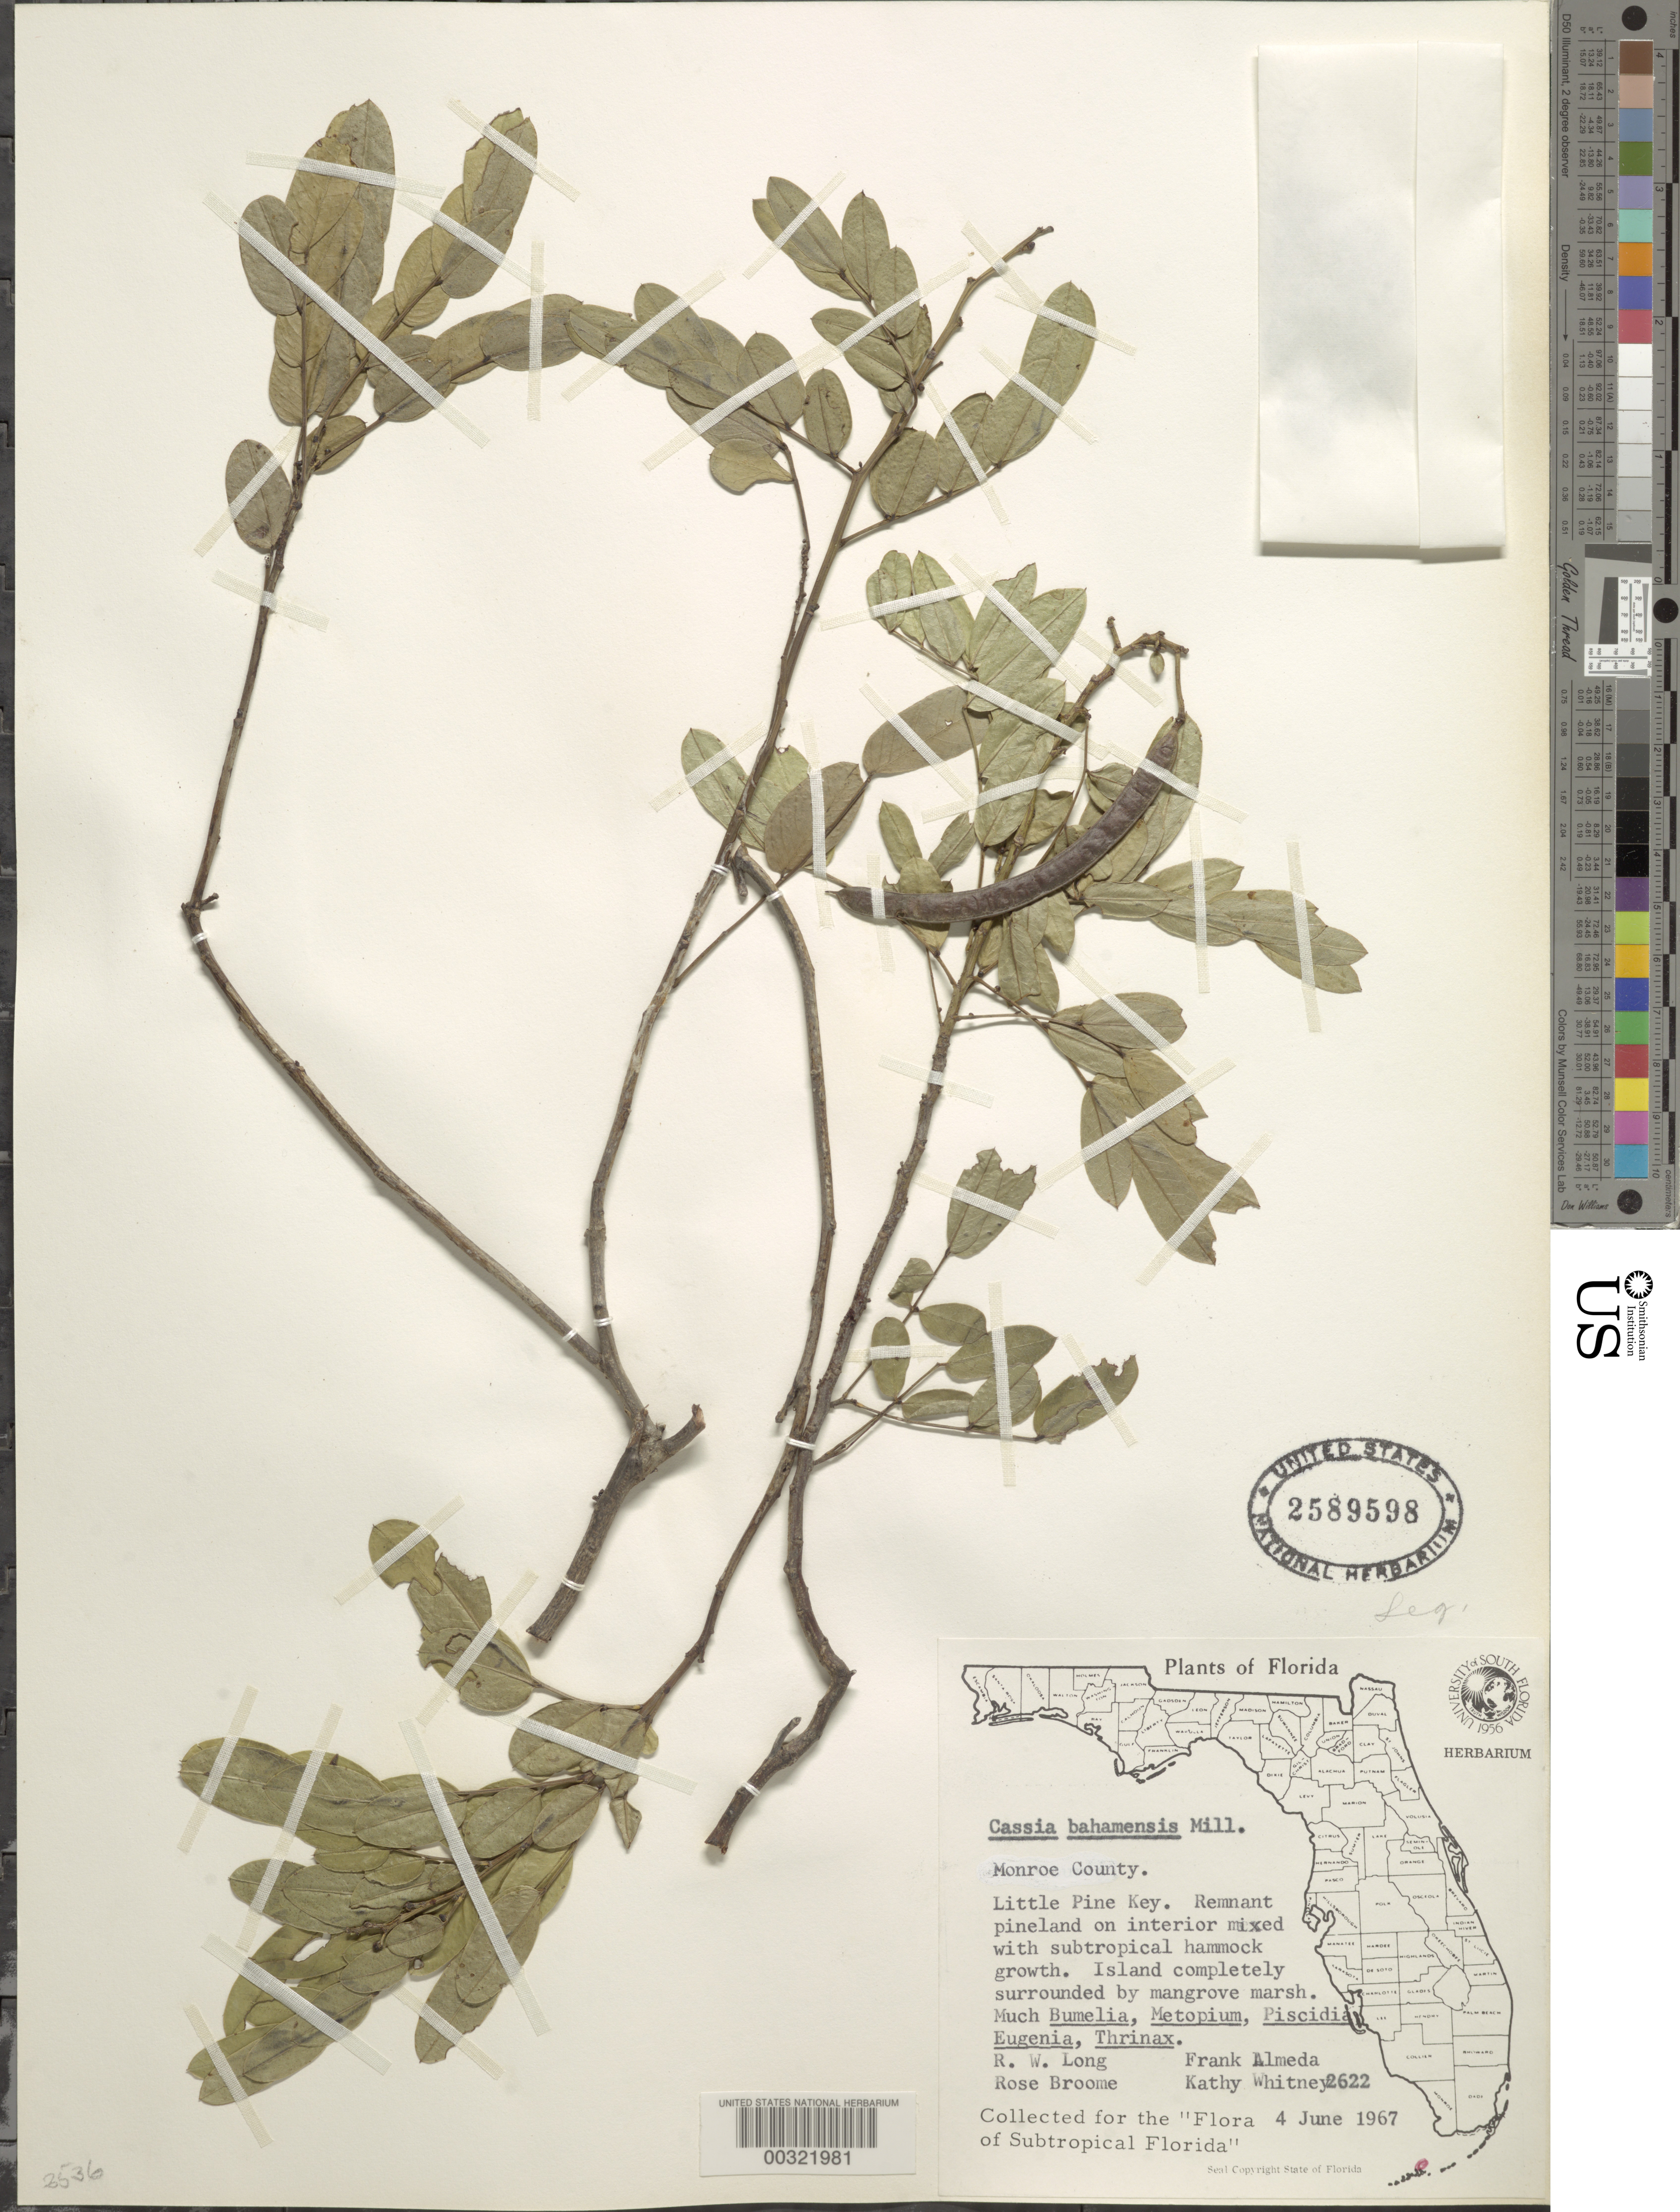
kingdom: Plantae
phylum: Tracheophyta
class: Magnoliopsida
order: Fabales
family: Fabaceae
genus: Senna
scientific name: Senna ligustrina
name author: (L.) H.S. Irwin & Barneby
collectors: R. W. Long, F. Almeda, C. R. Broome & K. Whitney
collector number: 2622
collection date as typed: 04 Jun 1967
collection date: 1967-06-04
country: United States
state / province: Florida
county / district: Monroe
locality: Little pine key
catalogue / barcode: US 2589598